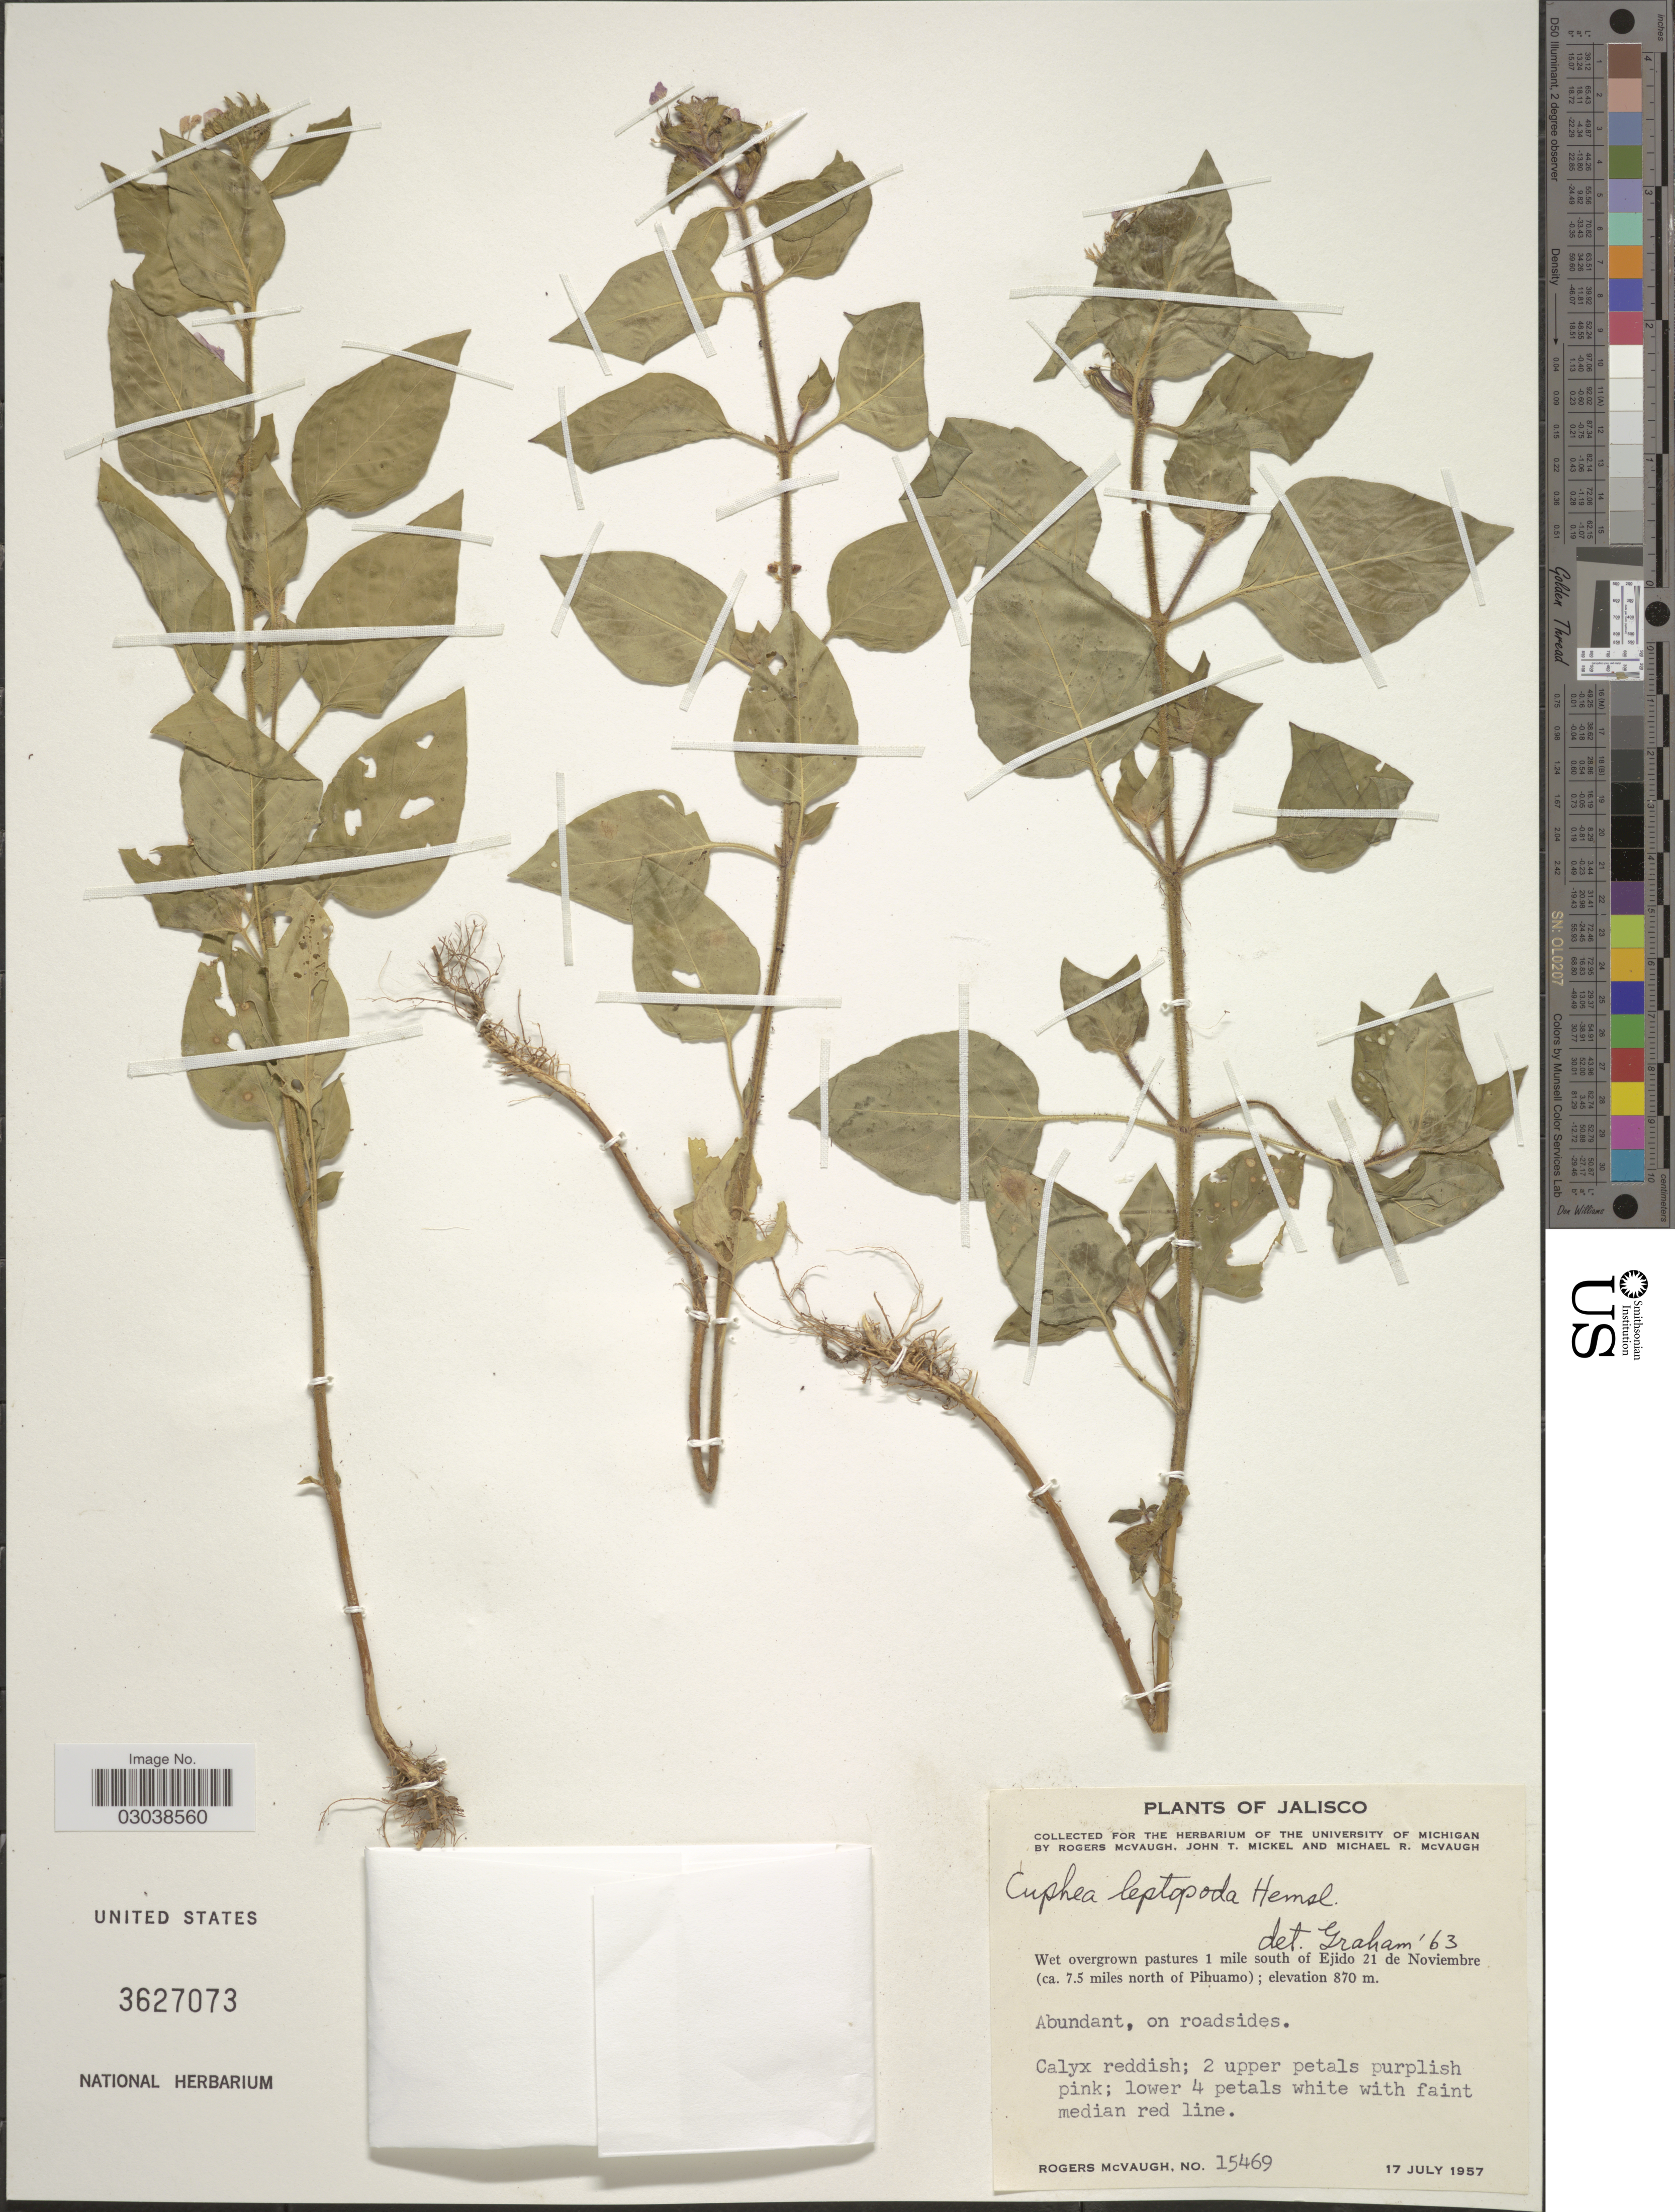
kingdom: Plantae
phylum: Tracheophyta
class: Magnoliopsida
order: Myrtales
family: Lythraceae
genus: Cuphea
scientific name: Cuphea leptopoda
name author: Hemsl.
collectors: R. McVaugh, J. T. Mickel & M. R. McVaugh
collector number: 15469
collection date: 1957-07-17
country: Mexico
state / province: Jalisco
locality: Wet overgrown pastures 1 mile south of Ejido 21 de Noviembre (ca. 7.5 miles north of Pihuamo).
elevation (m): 870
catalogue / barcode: US 3627073